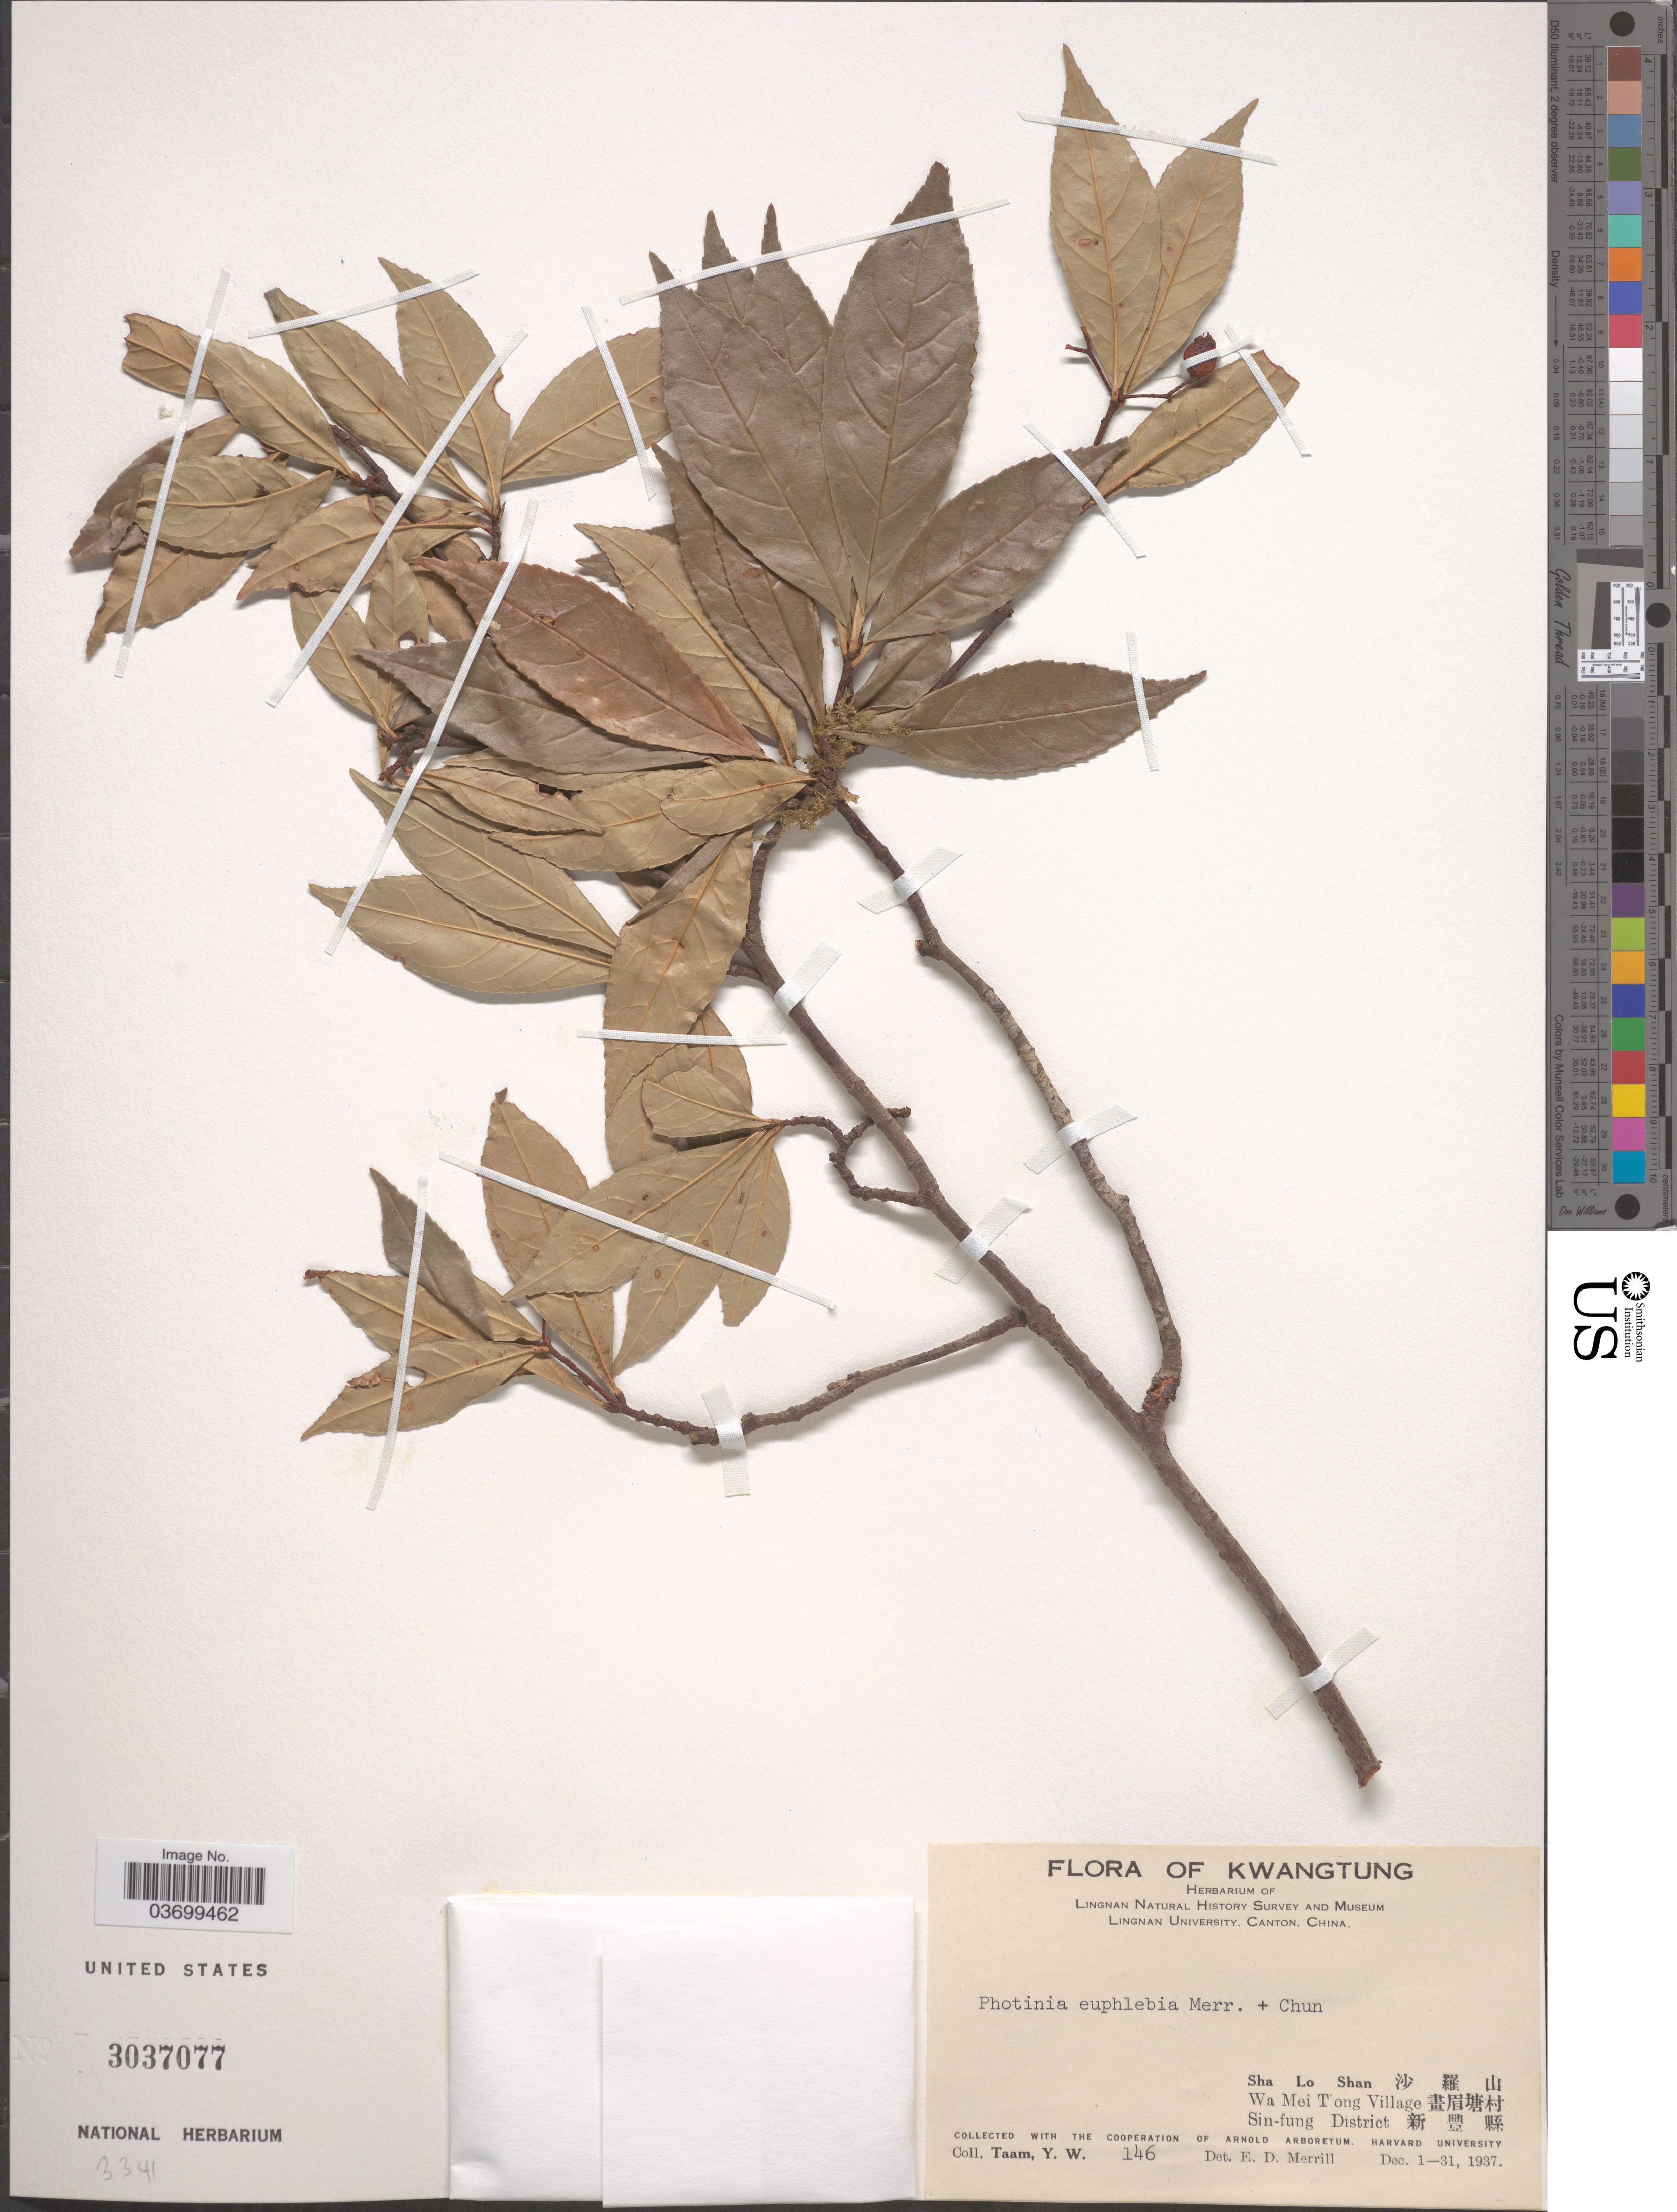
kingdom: Plantae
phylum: Tracheophyta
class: Magnoliopsida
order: Rosales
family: Rosaceae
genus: Photinia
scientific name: Photinia euphlebia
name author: Merr. & Chun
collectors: Y. W. Taam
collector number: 146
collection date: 1937-12-01/1937-12-31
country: China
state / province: Guangdong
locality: Kwangtung. Sha Lo Shan X. Wa Mei T'ong Village X. Sin-fung District X.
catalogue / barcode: US 3037077